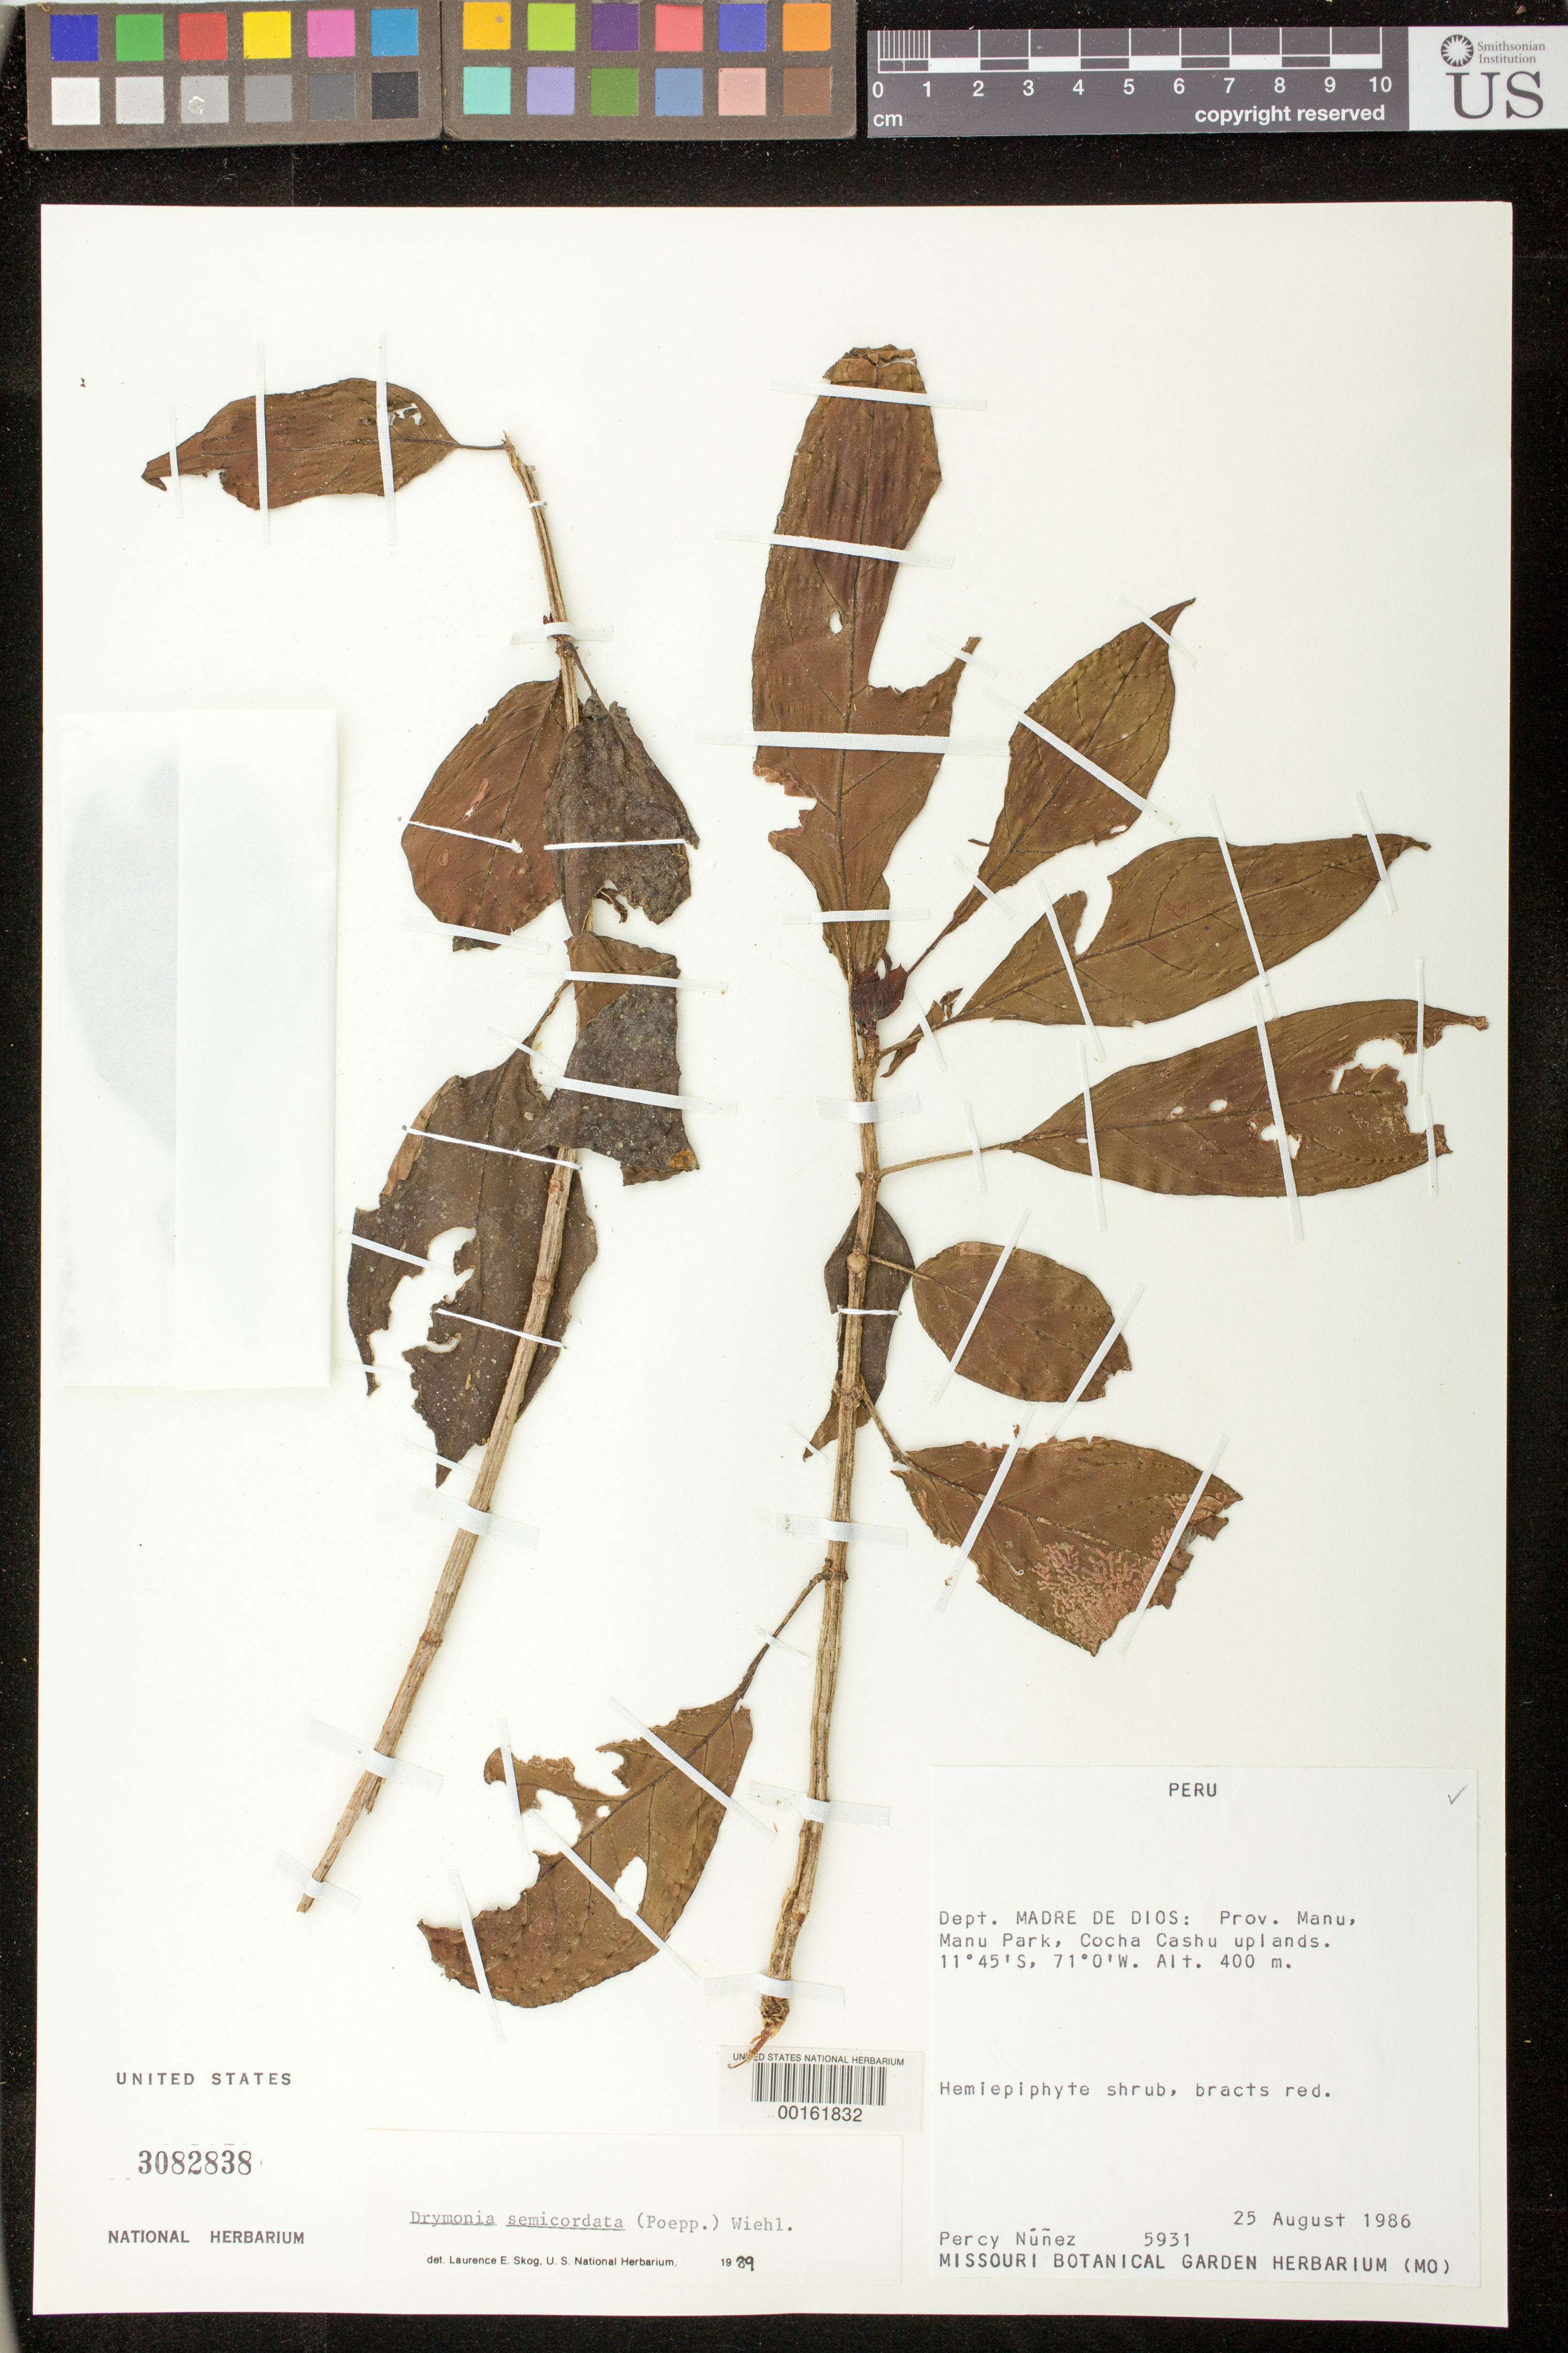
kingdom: Plantae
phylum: Tracheophyta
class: Magnoliopsida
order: Lamiales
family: Gesneriaceae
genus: Drymonia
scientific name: Drymonia semicordata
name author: (Poepp.) Wiehler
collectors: P. Núñez V.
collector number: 5931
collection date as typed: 25 Aug 1986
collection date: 1986-08-25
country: Peru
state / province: Madre de Dios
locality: Prov. Manu; Manu Park, Cocha Cashu uplands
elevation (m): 400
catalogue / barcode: US 3082838